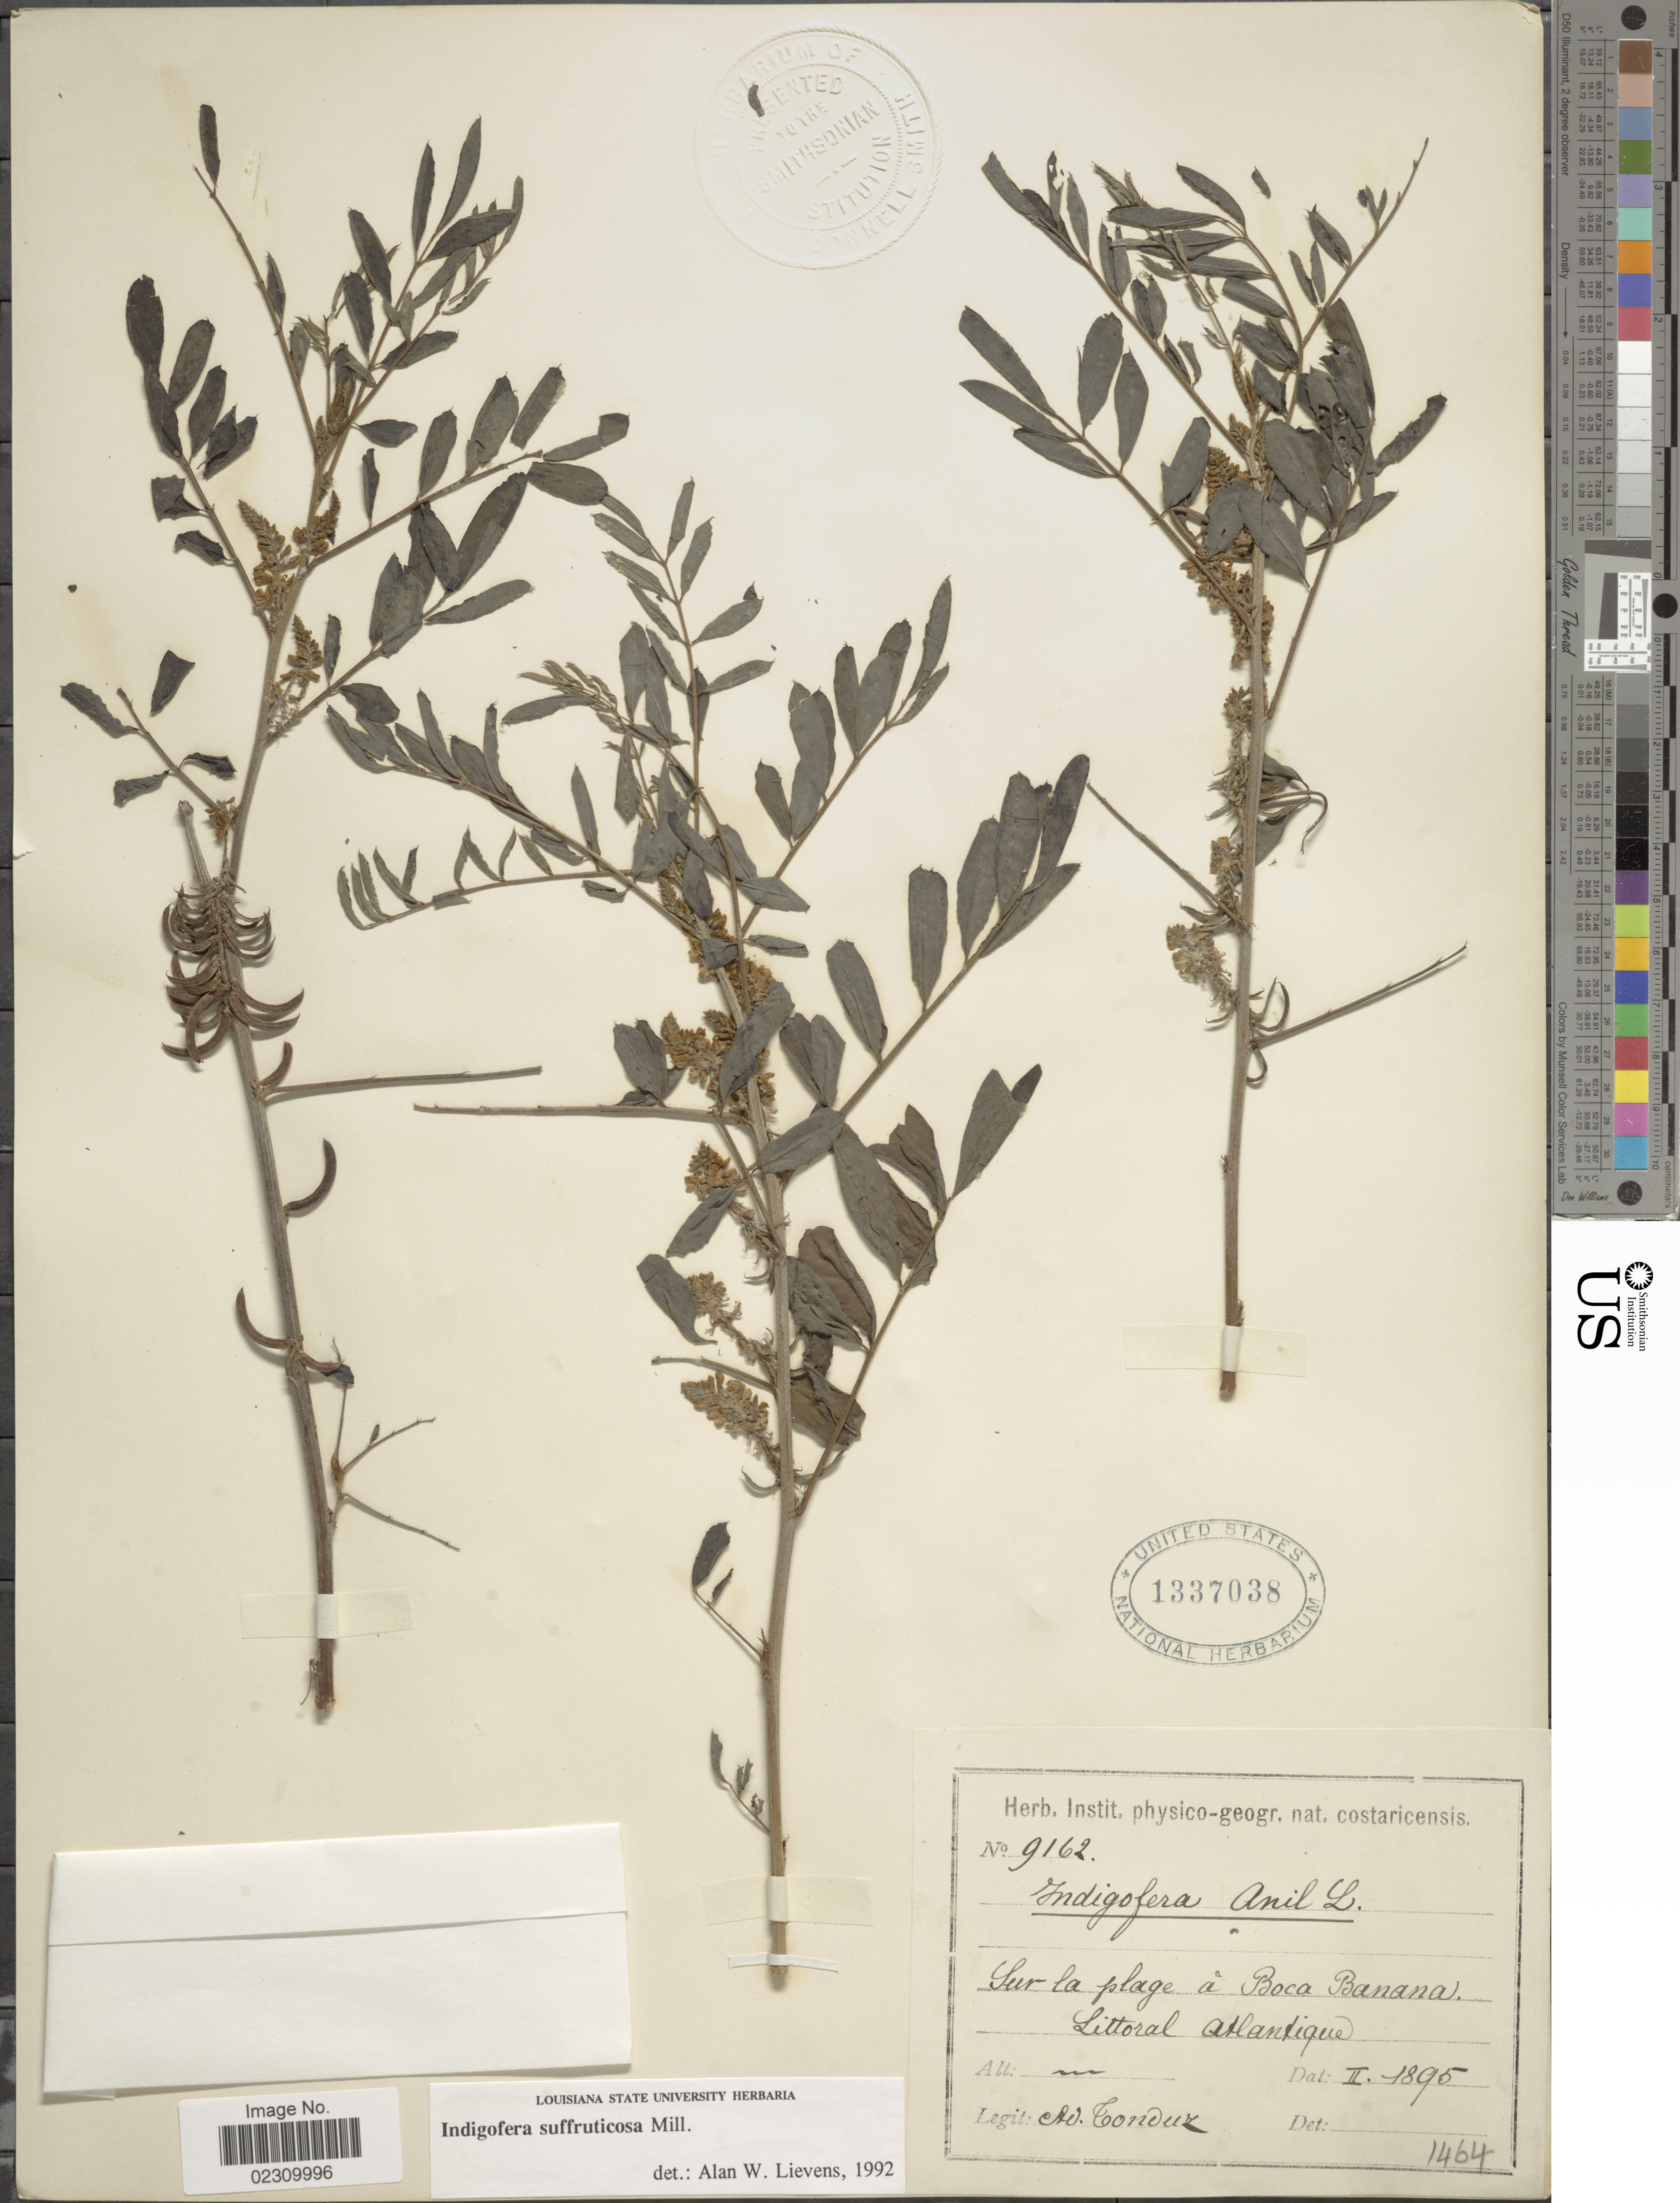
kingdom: Plantae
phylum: Tracheophyta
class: Magnoliopsida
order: Fabales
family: Fabaceae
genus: Indigofera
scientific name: Indigofera suffruticosa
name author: Mill.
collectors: A. Tonduz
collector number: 9162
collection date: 1895-02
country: Costa Rica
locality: Sur la plage a Boca Banana, Littoral Atlantique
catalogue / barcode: US 1337038